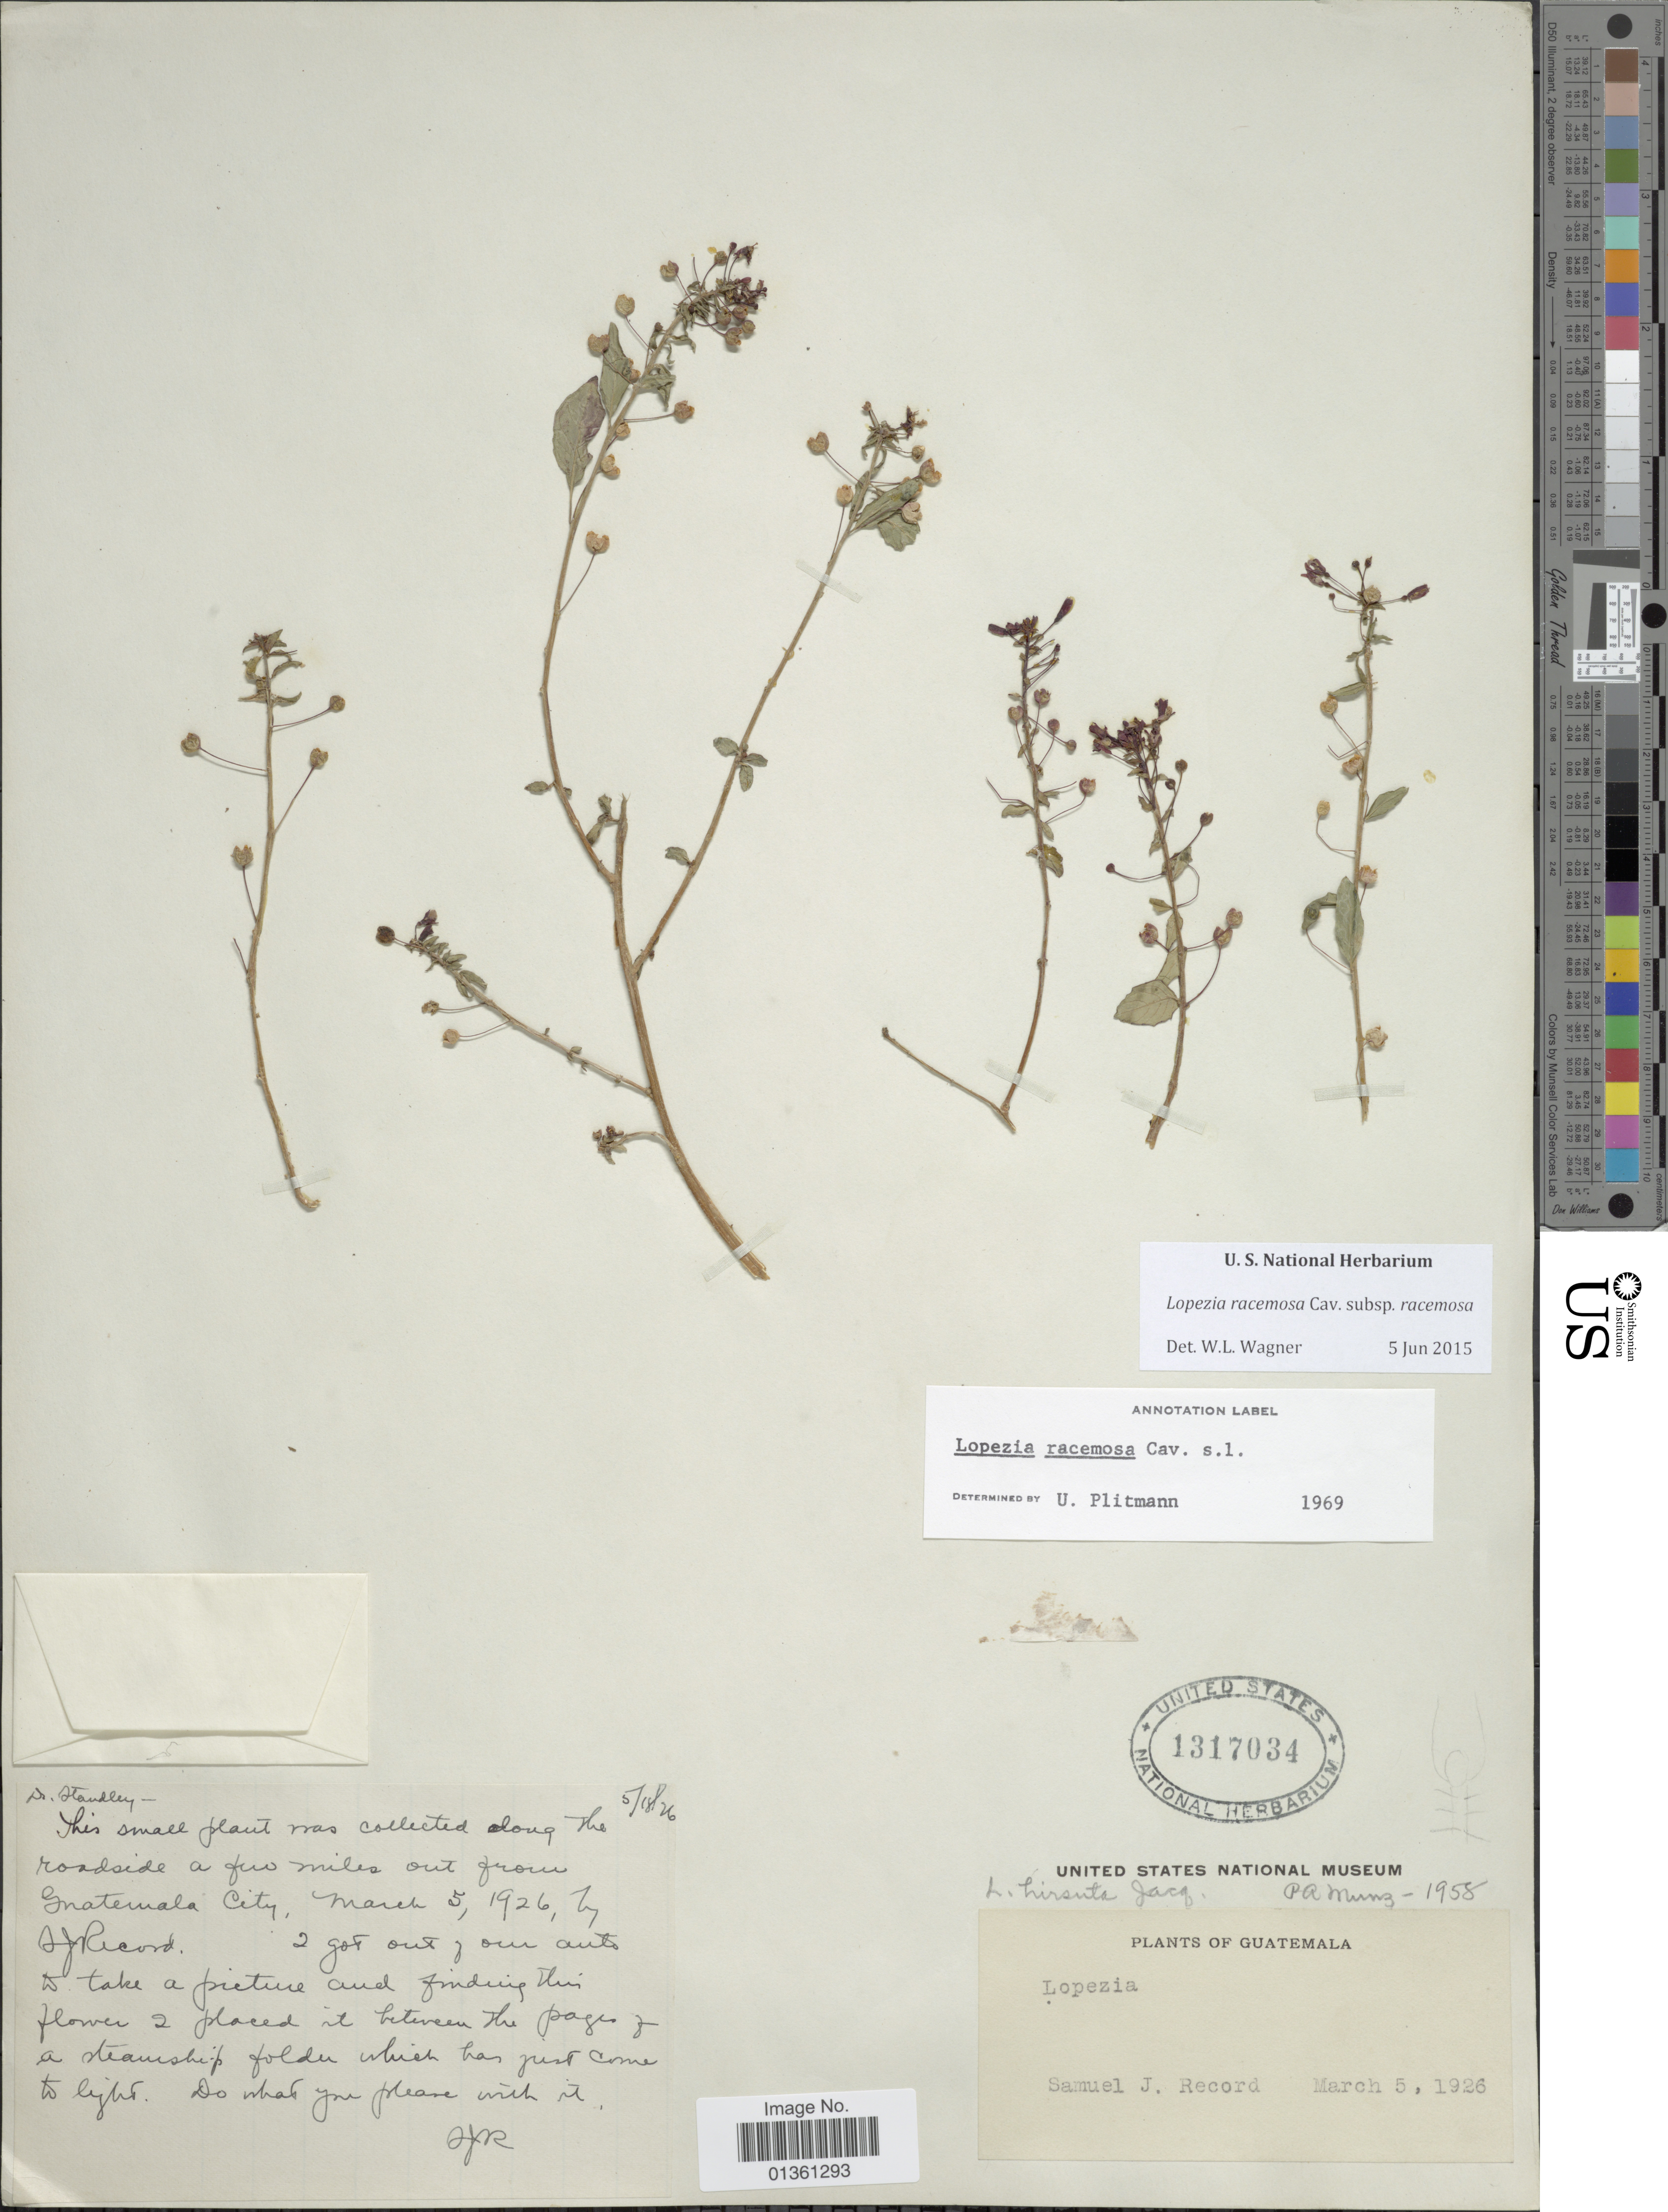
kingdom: Plantae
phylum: Tracheophyta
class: Magnoliopsida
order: Myrtales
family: Onagraceae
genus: Lopezia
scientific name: Lopezia racemosa subsp. racemosa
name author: Cav.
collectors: S. J. Record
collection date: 1926-03-05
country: Guatemala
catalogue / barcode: US 1317034